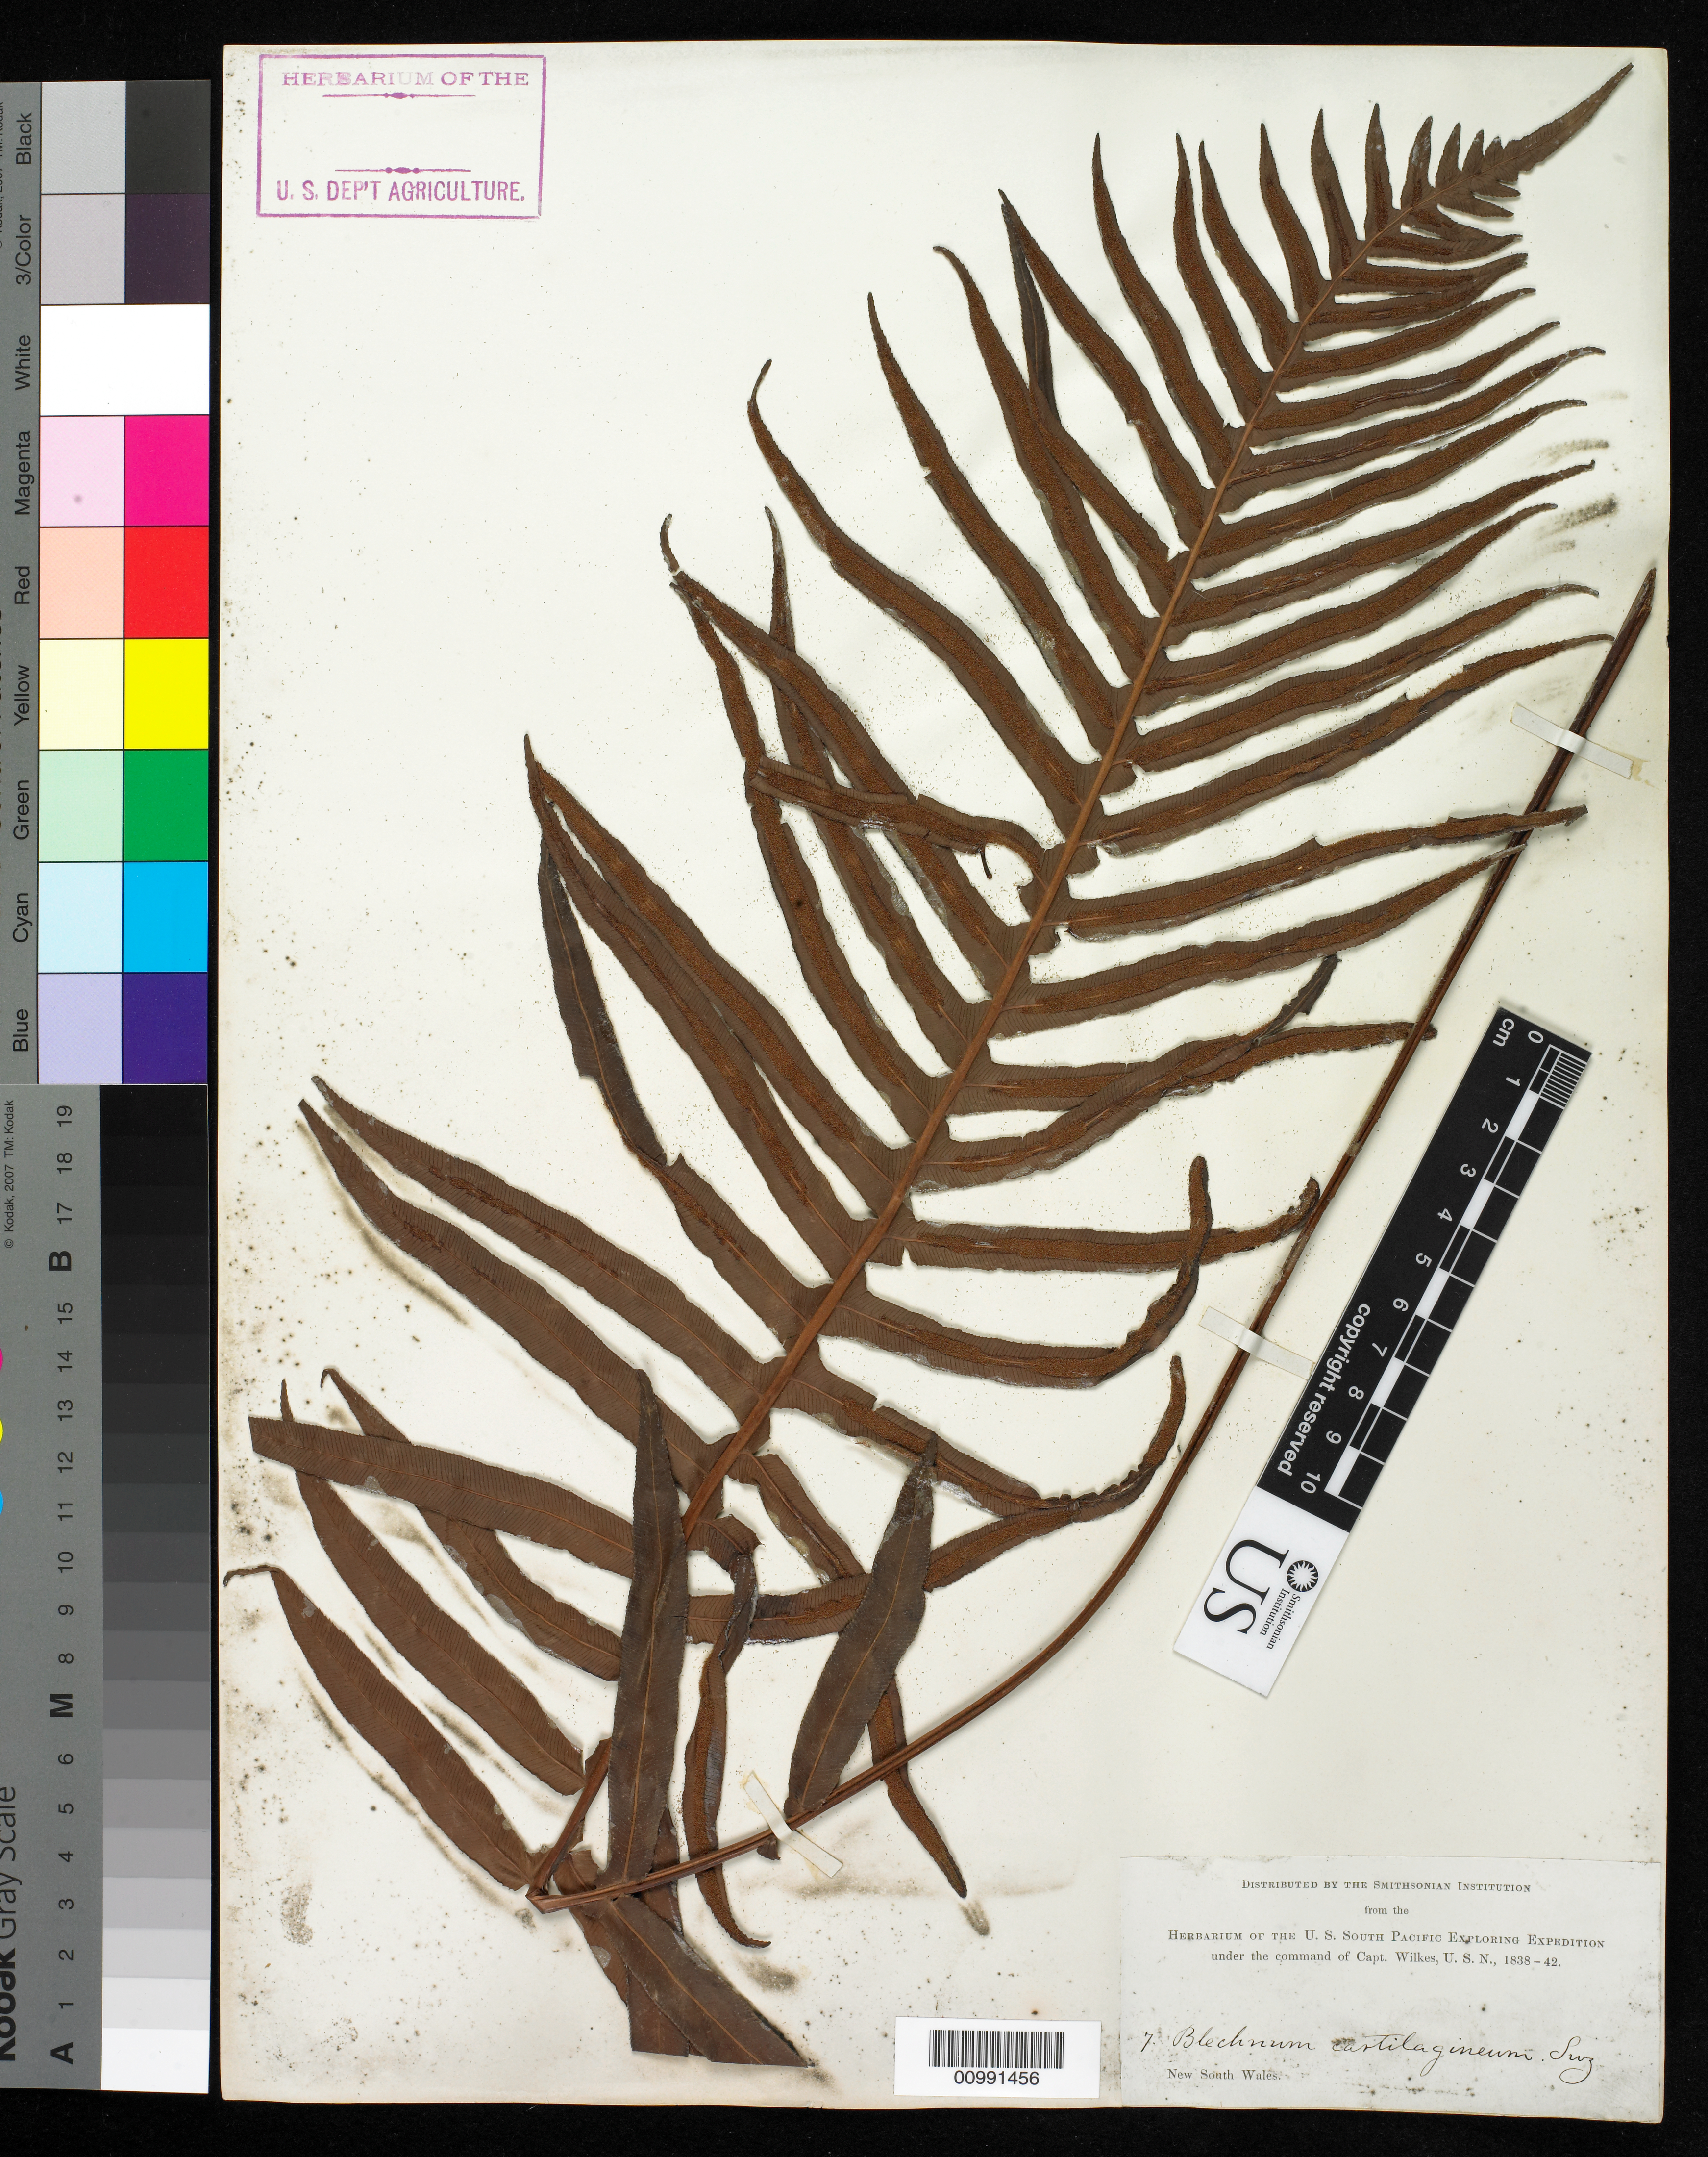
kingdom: Plantae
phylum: Tracheophyta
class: Polypodiopsida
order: Polypodiales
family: Blechnaceae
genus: Blechnum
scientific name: Blechnum cartilagineum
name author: Sw.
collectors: Wilkes Explor. Exped.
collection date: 1838/1842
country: Australia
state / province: New South Wales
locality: New South Wales, Australia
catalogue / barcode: US 98668